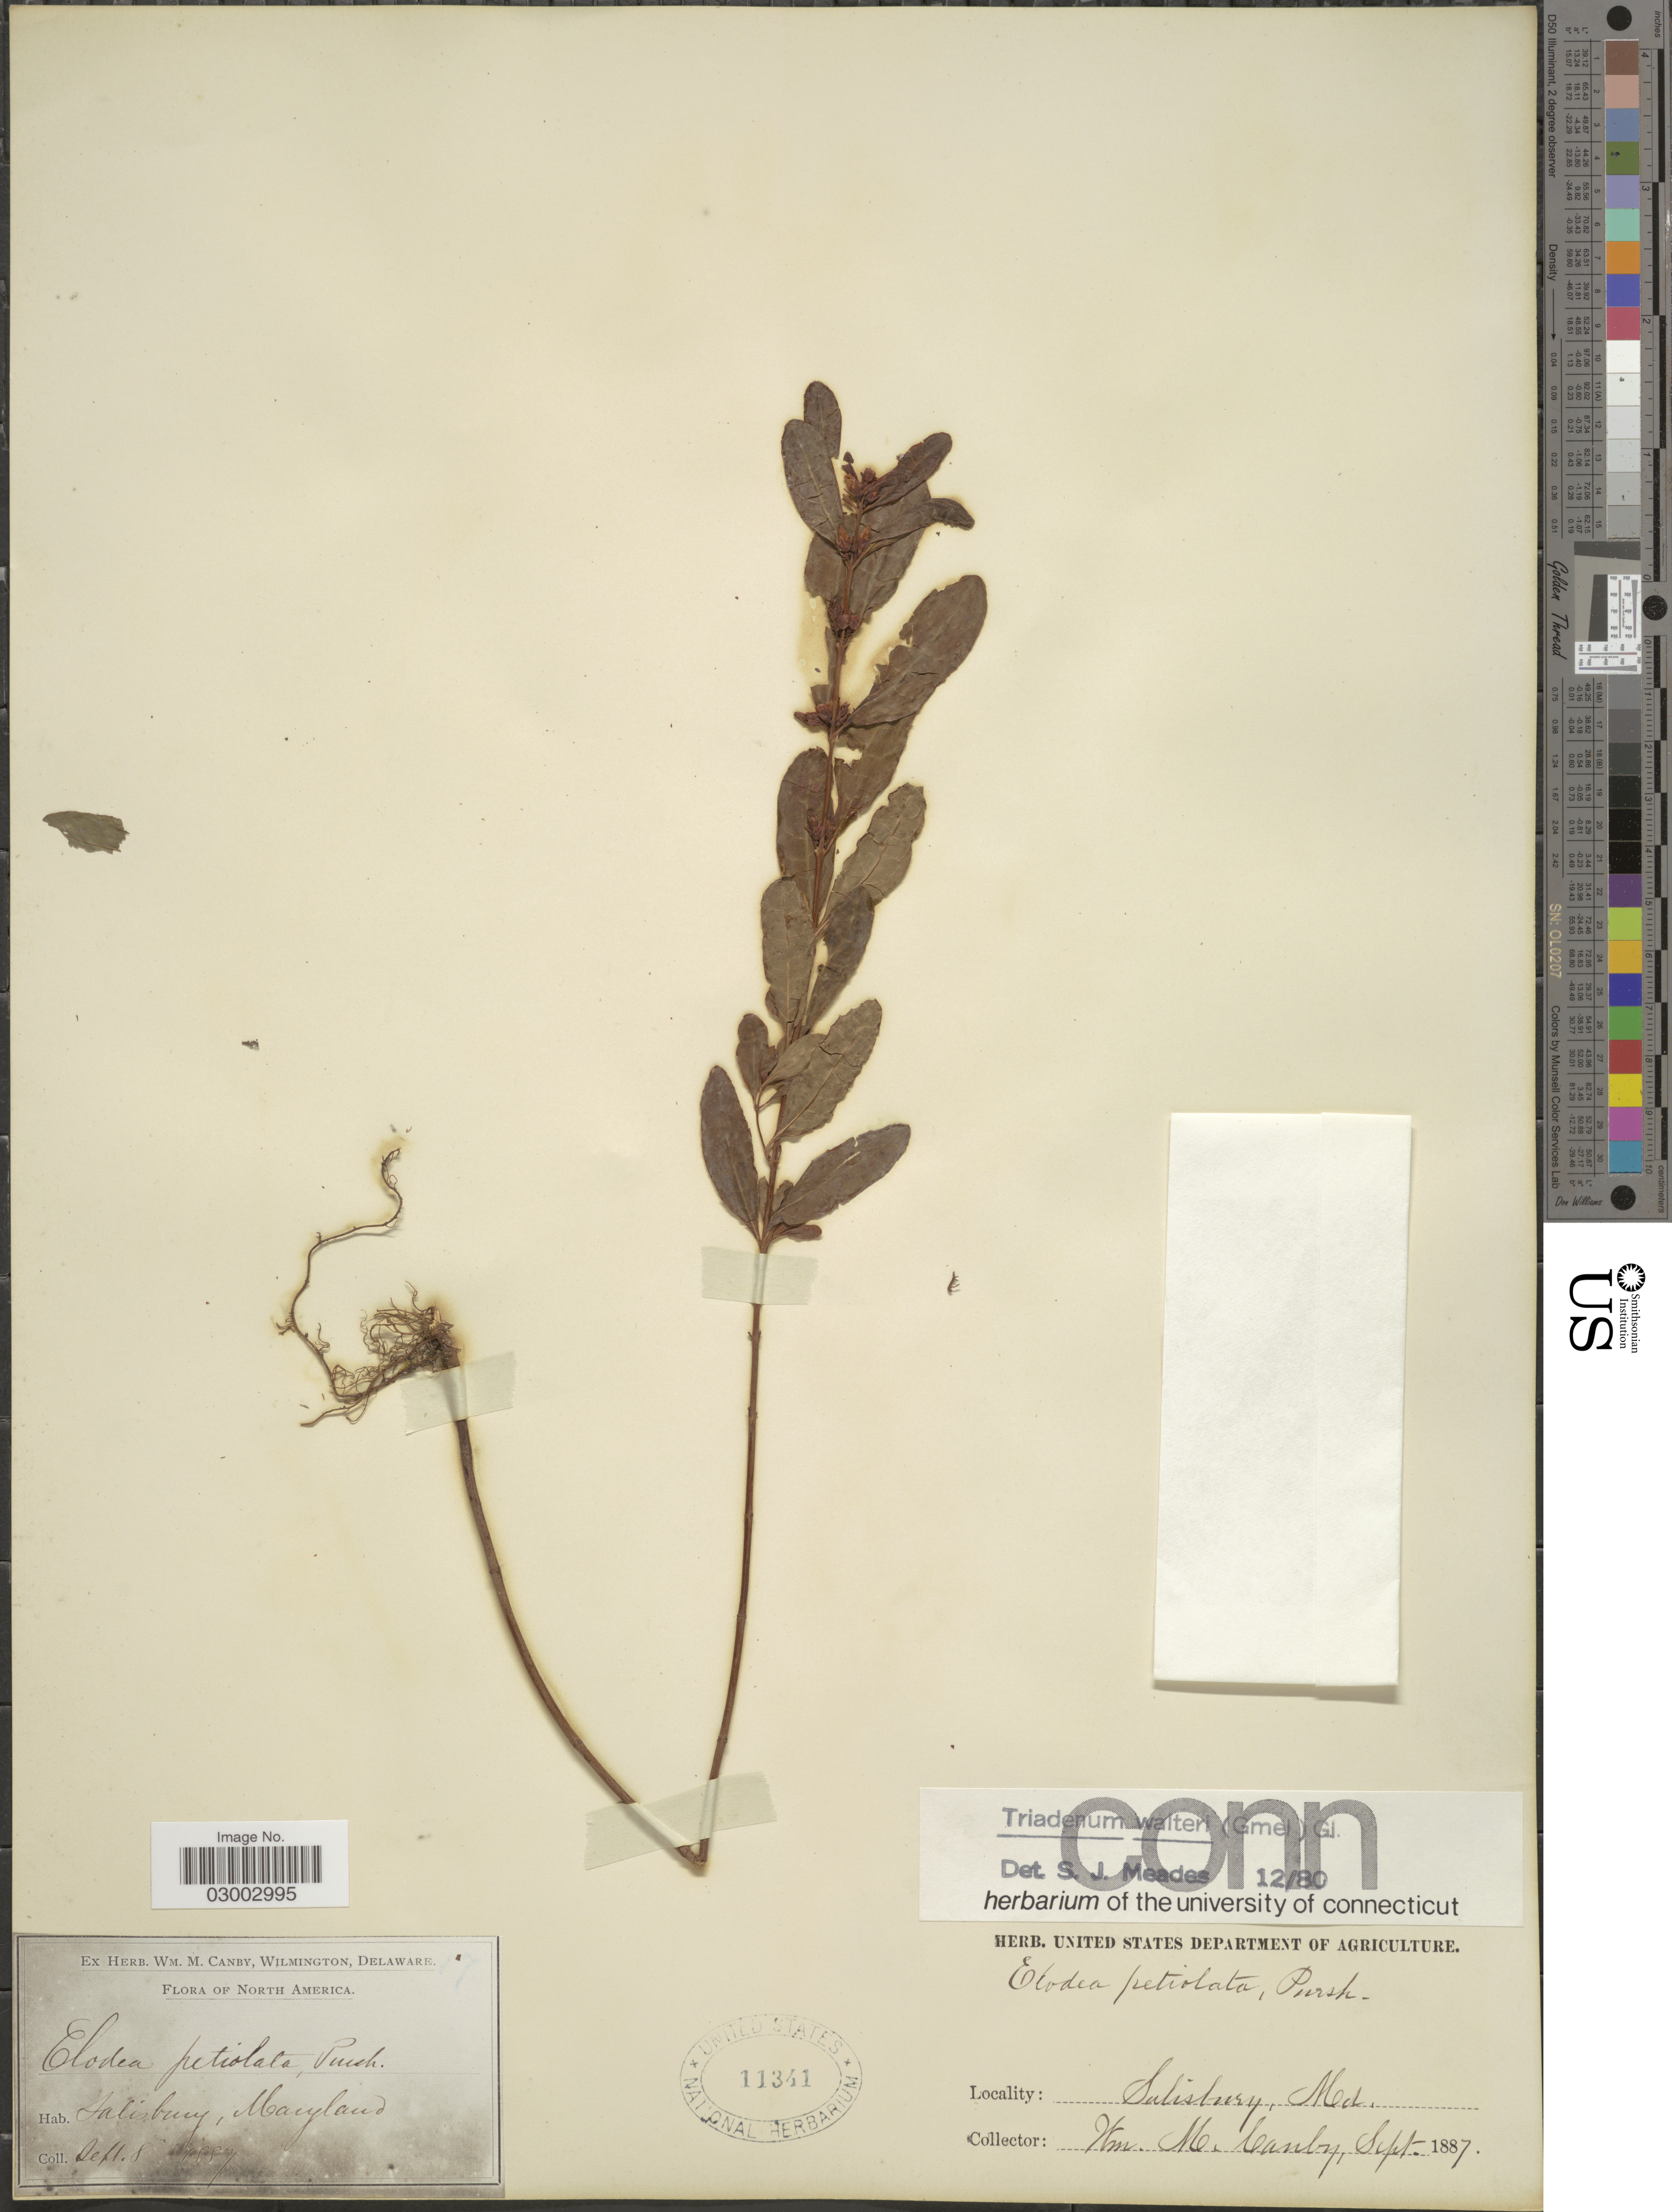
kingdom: Plantae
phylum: Tracheophyta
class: Magnoliopsida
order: Malpighiales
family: Hypericaceae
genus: Hypericum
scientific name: Hypericum walteri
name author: J.F. Gmel.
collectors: W. M. Canby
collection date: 1887-09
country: United States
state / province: Maryland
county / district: Wicomico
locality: Salisbury.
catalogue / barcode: US 11341